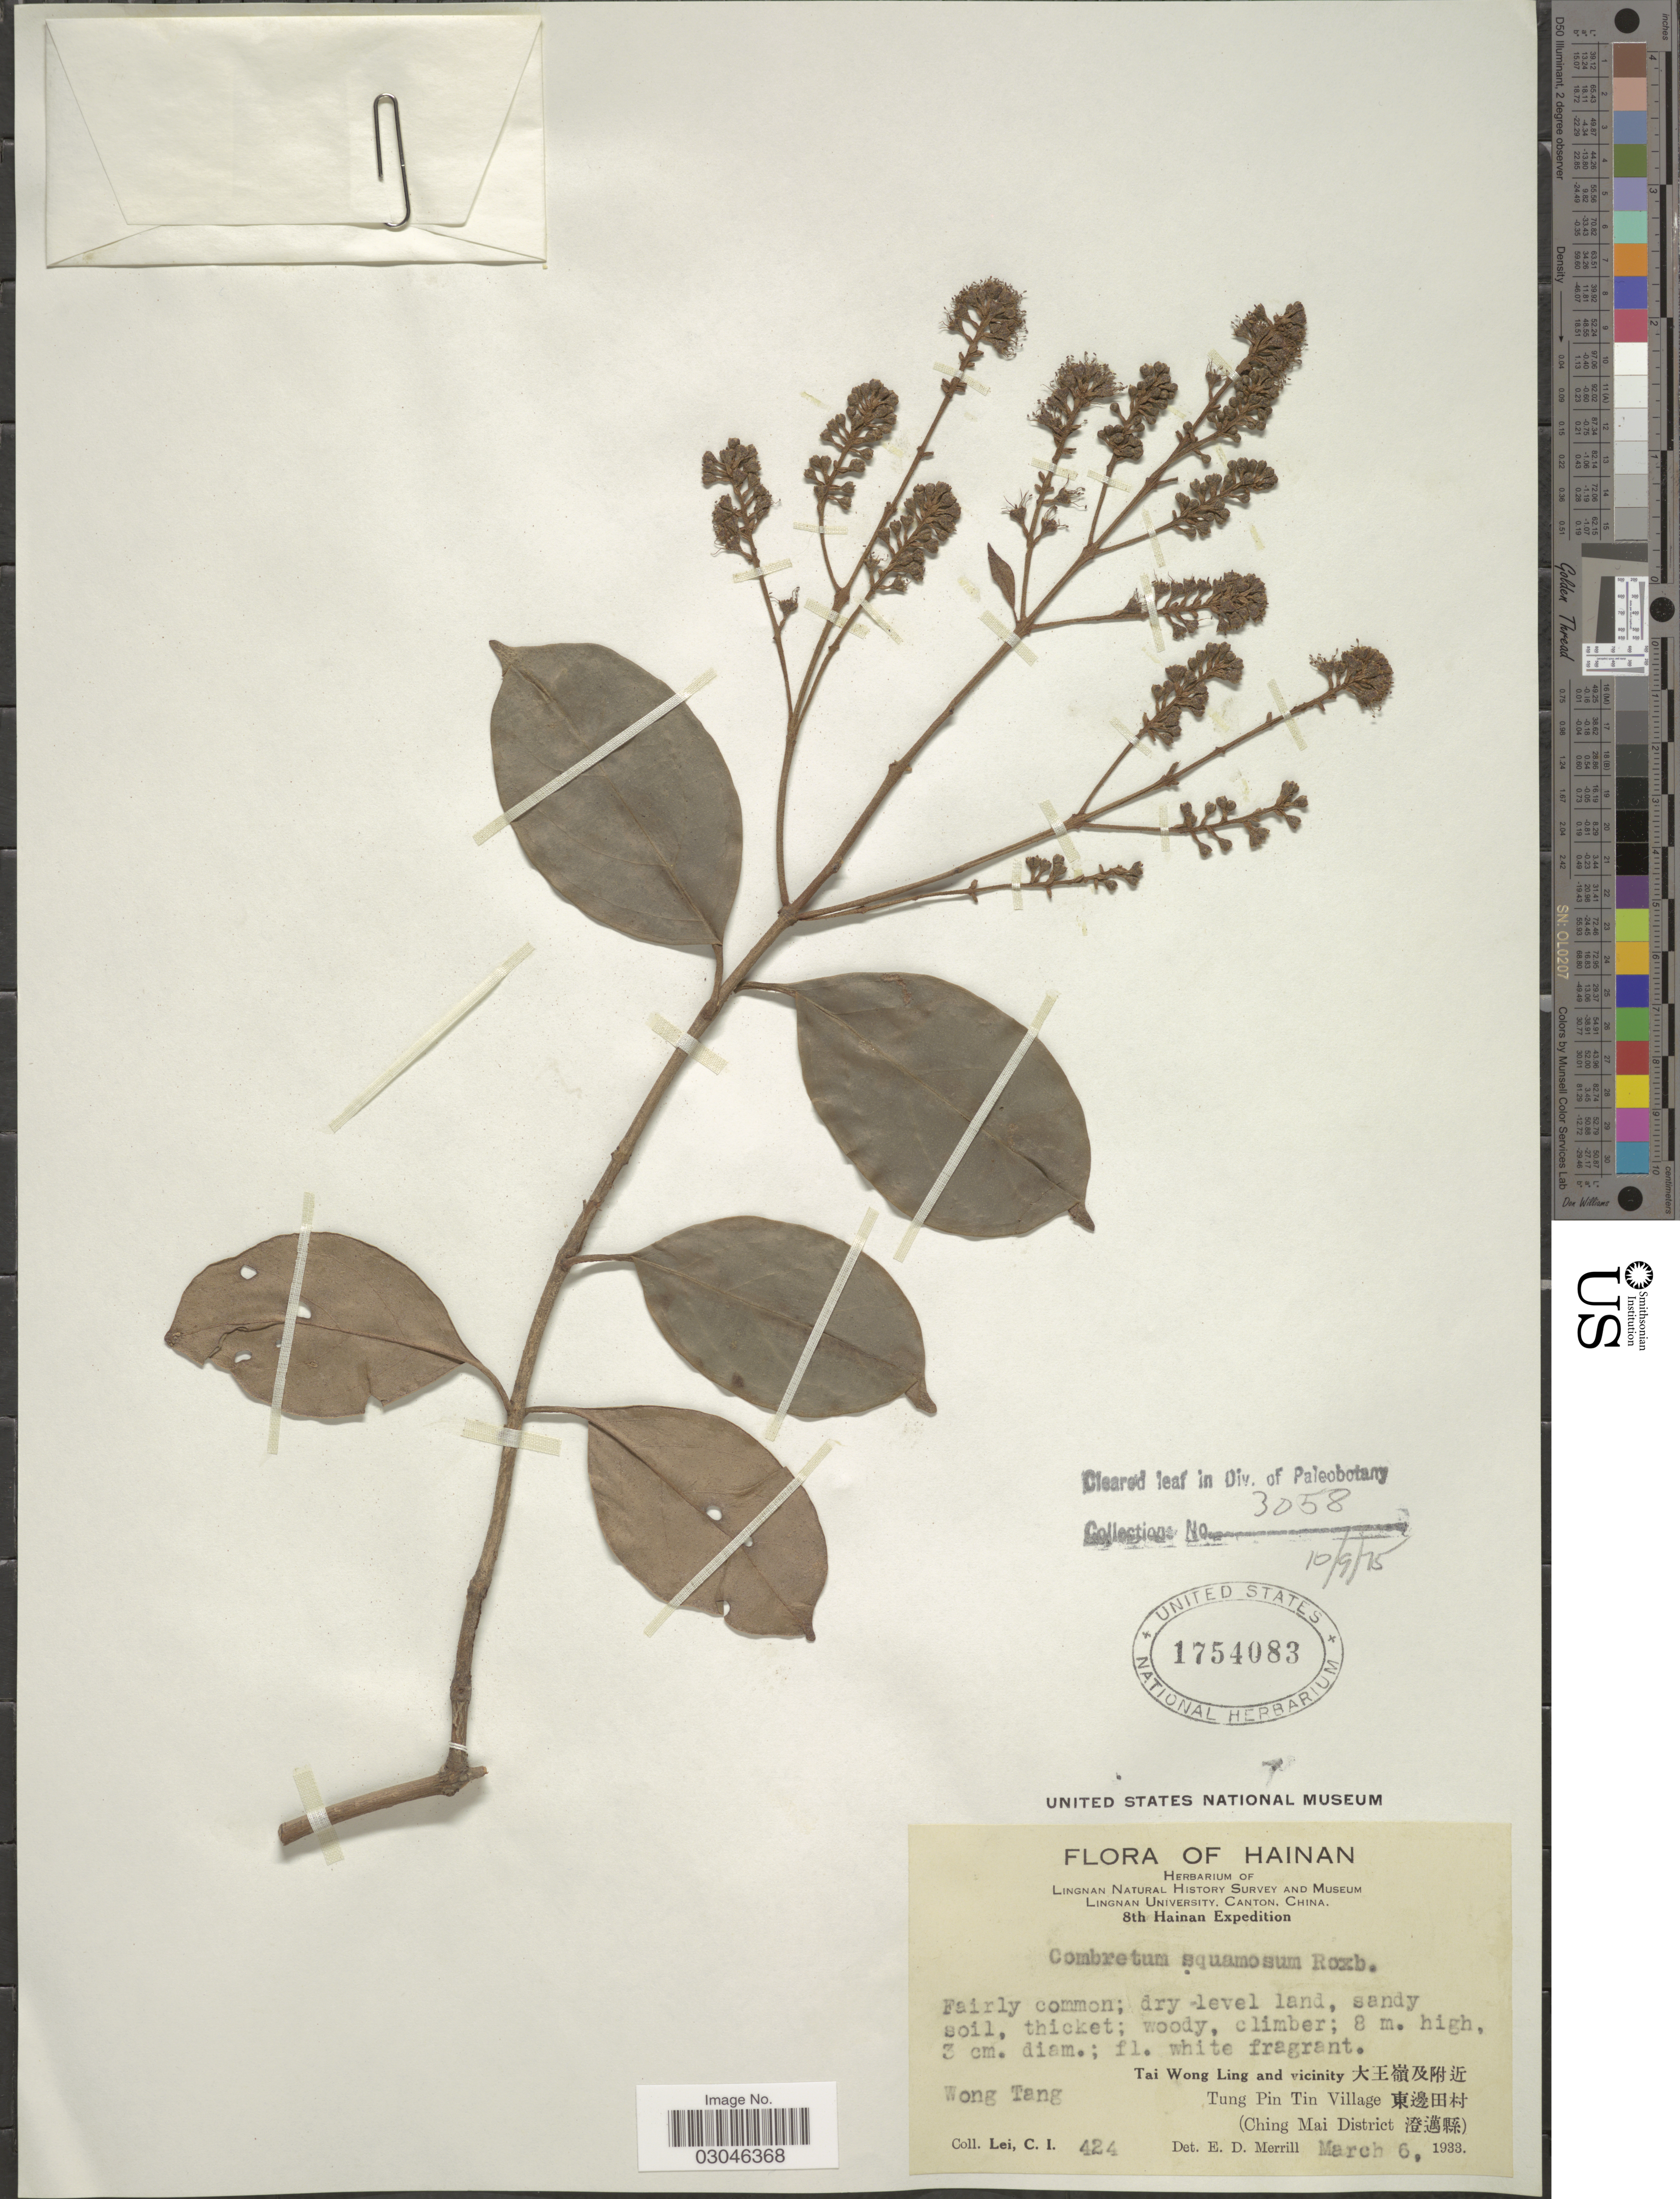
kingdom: Plantae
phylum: Tracheophyta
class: Magnoliopsida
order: Myrtales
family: Combretaceae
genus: Combretum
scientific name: Combretum squamosum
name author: Roxb.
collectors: C. I. Lei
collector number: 424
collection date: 1933-03-06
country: China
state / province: Hainan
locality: Tai Wong Ling and vicinity. Tung Pin Tin Village. (Ching Mai District.). Wong Tang.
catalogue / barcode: US 1754083